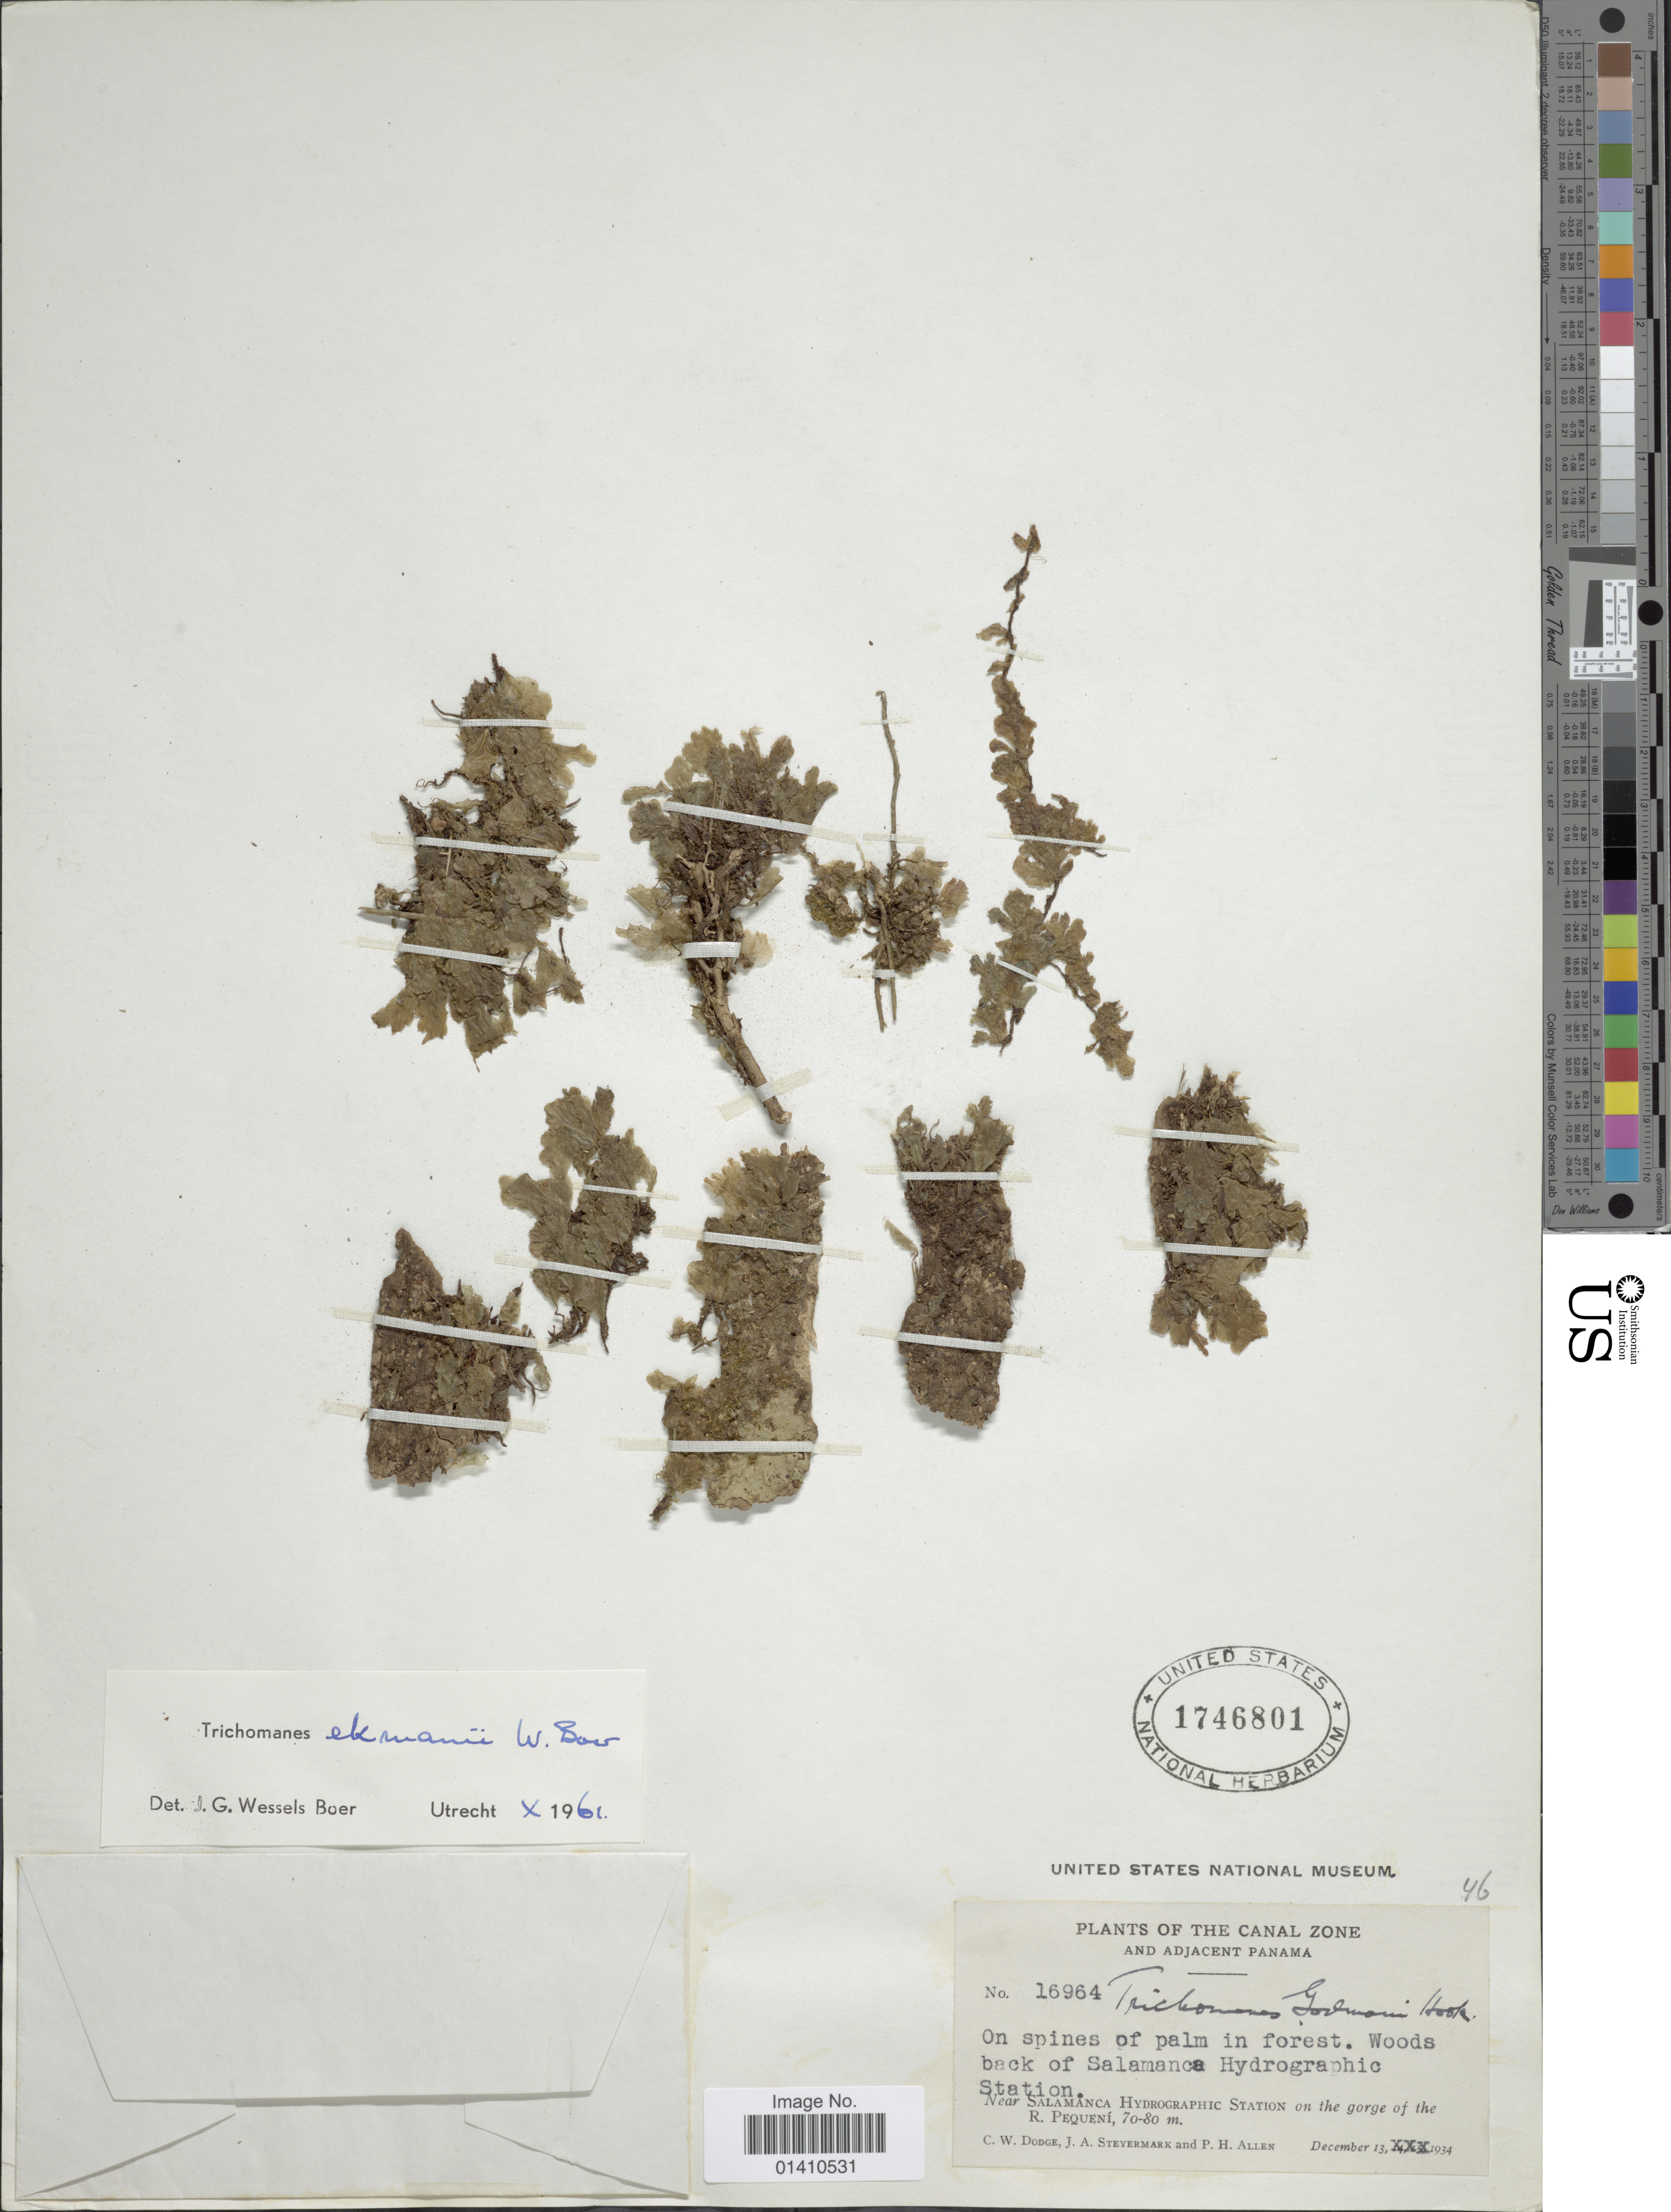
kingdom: Plantae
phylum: Tracheophyta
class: Polypodiopsida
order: Hymenophyllales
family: Hymenophyllaceae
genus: Didymoglossum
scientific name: Didymoglossum ekmanii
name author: (Wess. Boer) Ebihara & Dubuisson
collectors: C. Dodge, J. Steyermark & P. H. Allen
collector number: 16964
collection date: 1934-12-13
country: Panama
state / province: Colón / Panamá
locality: The Canal Zone adjacent Panama. On spines of palm in forest. Woods back of Salamanca Hydrographic Station.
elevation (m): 70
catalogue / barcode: US 1746801